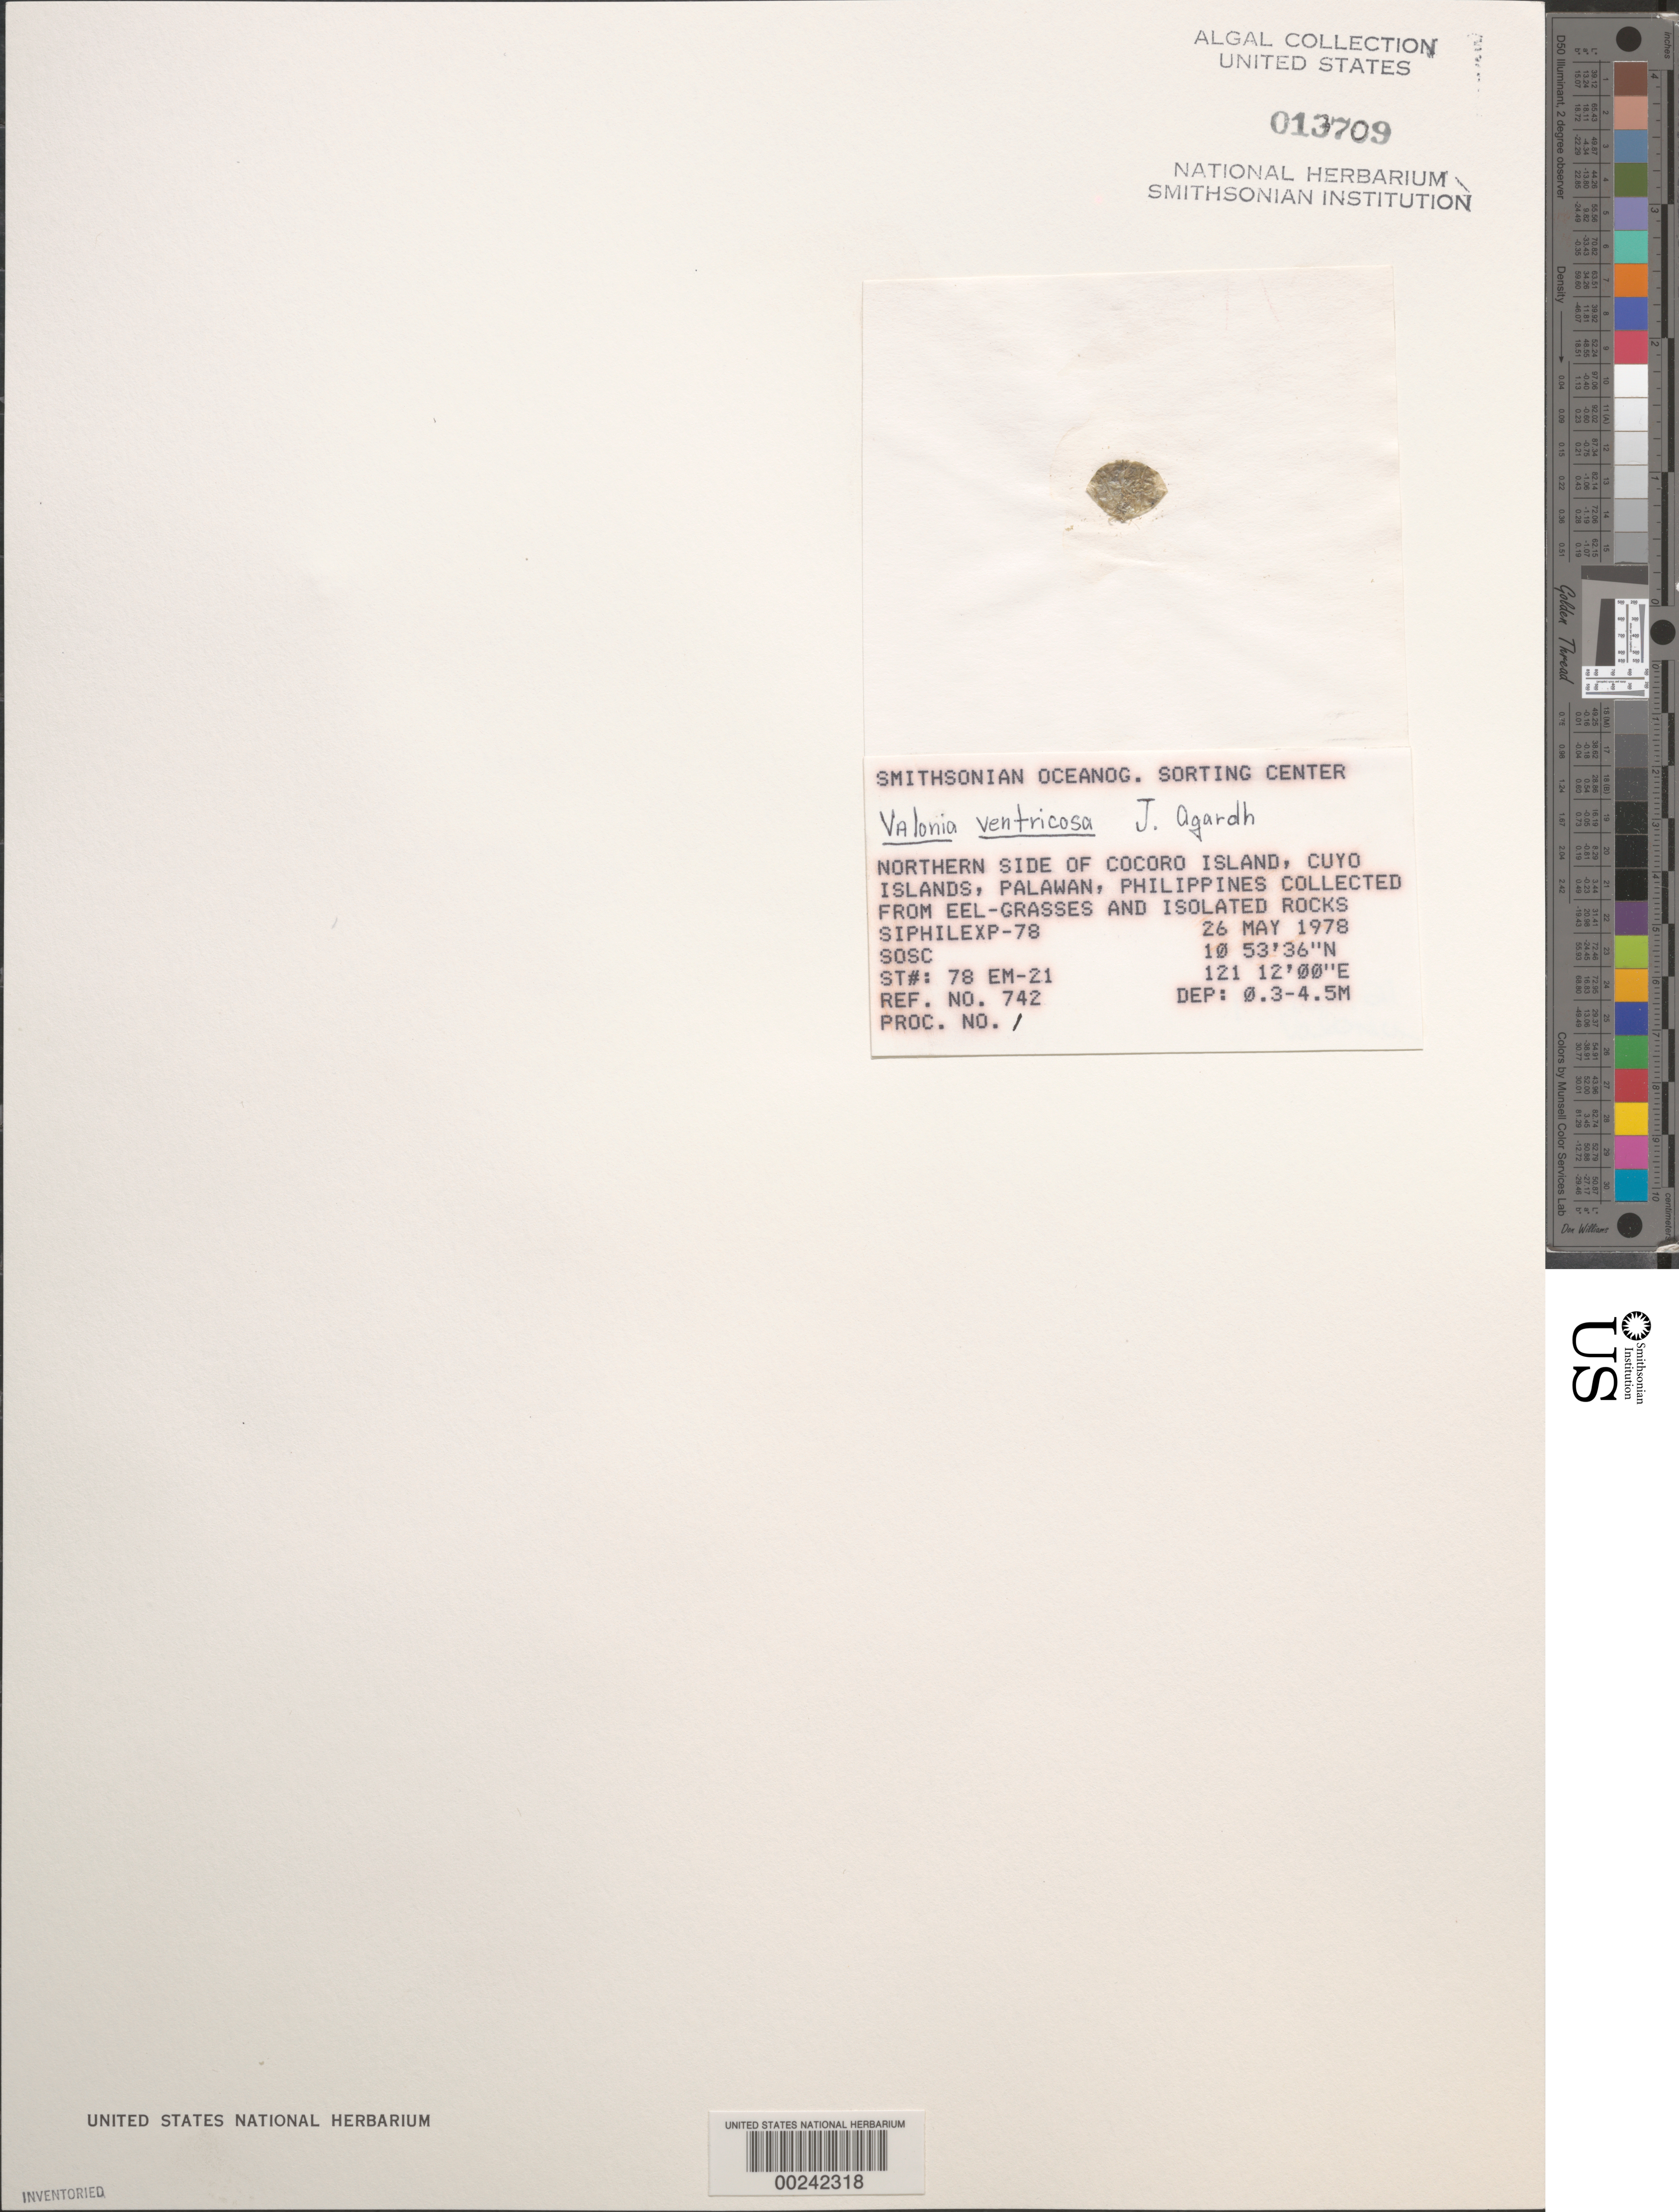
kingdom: Plantae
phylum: Chlorophyta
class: Ulvophyceae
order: Siphonocladales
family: Valoniaceae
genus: Valonia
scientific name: Valonia ventricosa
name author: J. Agardh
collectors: SOSC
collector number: Station 78 EM-21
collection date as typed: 26 May 1978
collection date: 1978-05-26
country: Philippines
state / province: Mimaropa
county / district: Palawan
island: Cocoro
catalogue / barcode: US 13709